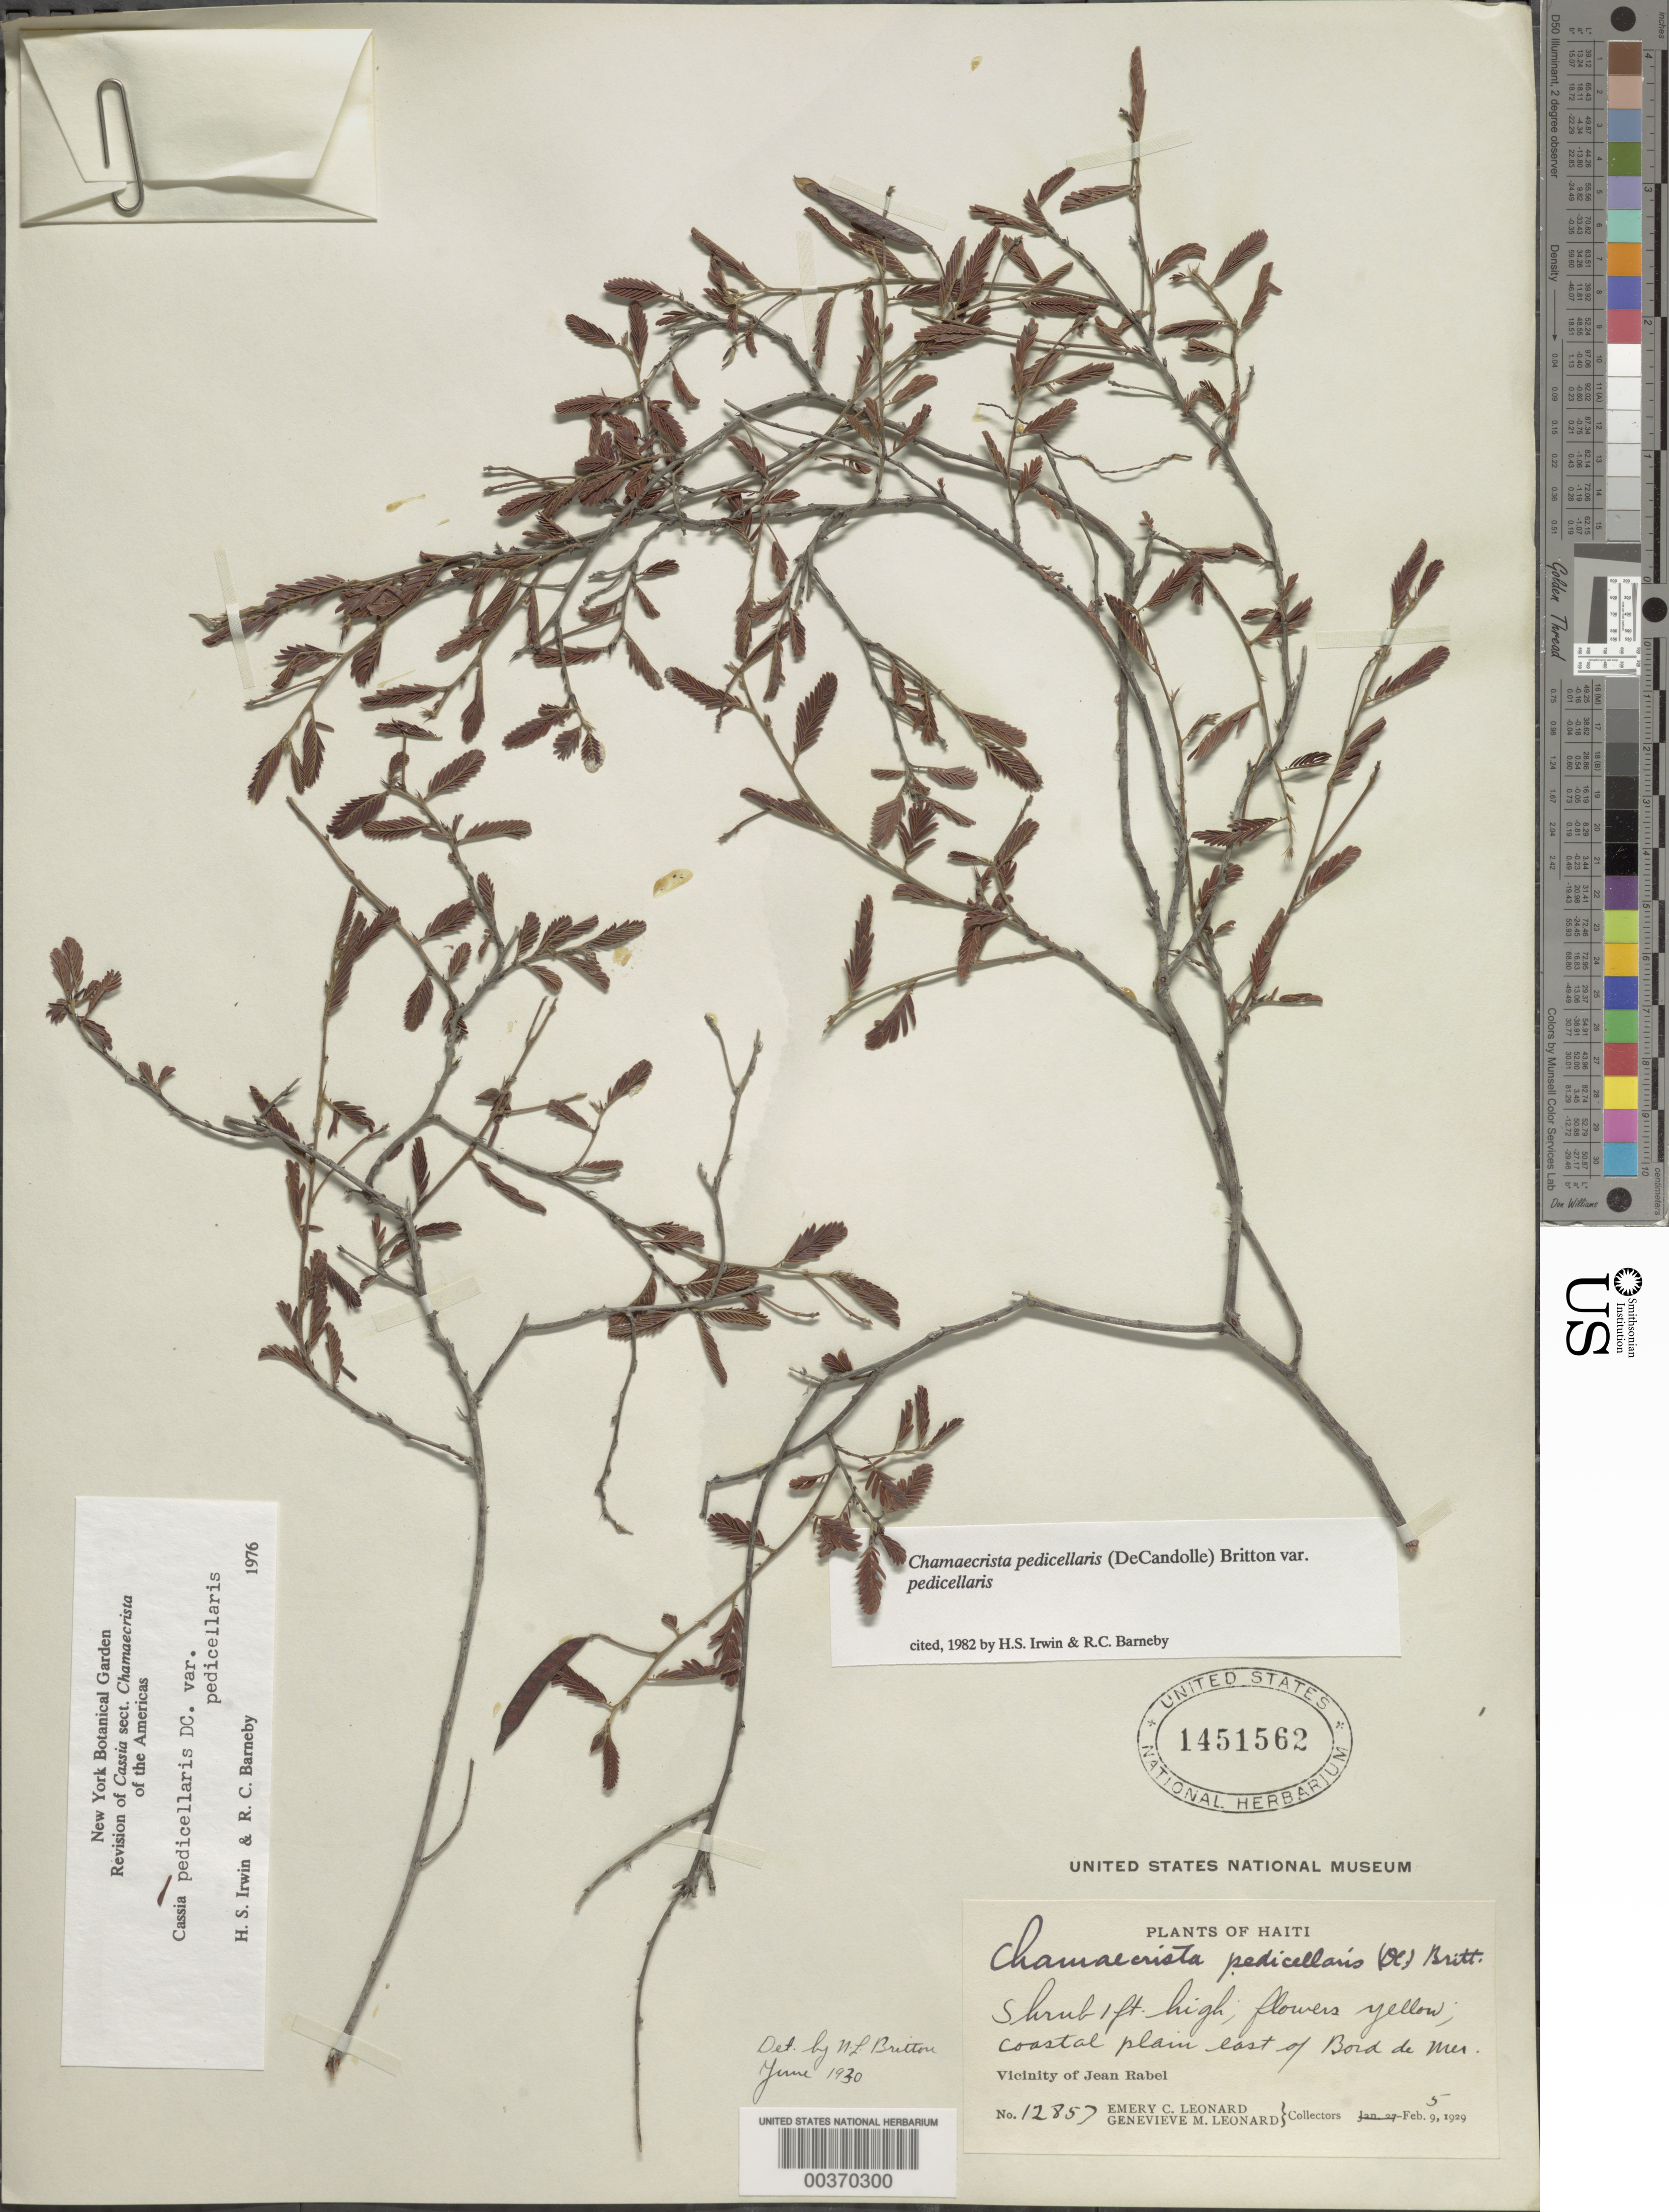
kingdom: Plantae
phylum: Tracheophyta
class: Magnoliopsida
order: Fabales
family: Fabaceae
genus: Chamaecrista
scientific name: Chamaecrista pedicellaris var. pedicellaris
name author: Britton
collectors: E. C. Leonard & G. M. Leonard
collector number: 12857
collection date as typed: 05 Feb 1929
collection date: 1929-02-05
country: Haiti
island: Hispaniola Island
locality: Coastal plain e of bord de mer; vicinity of jean rabel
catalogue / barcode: US 1451562